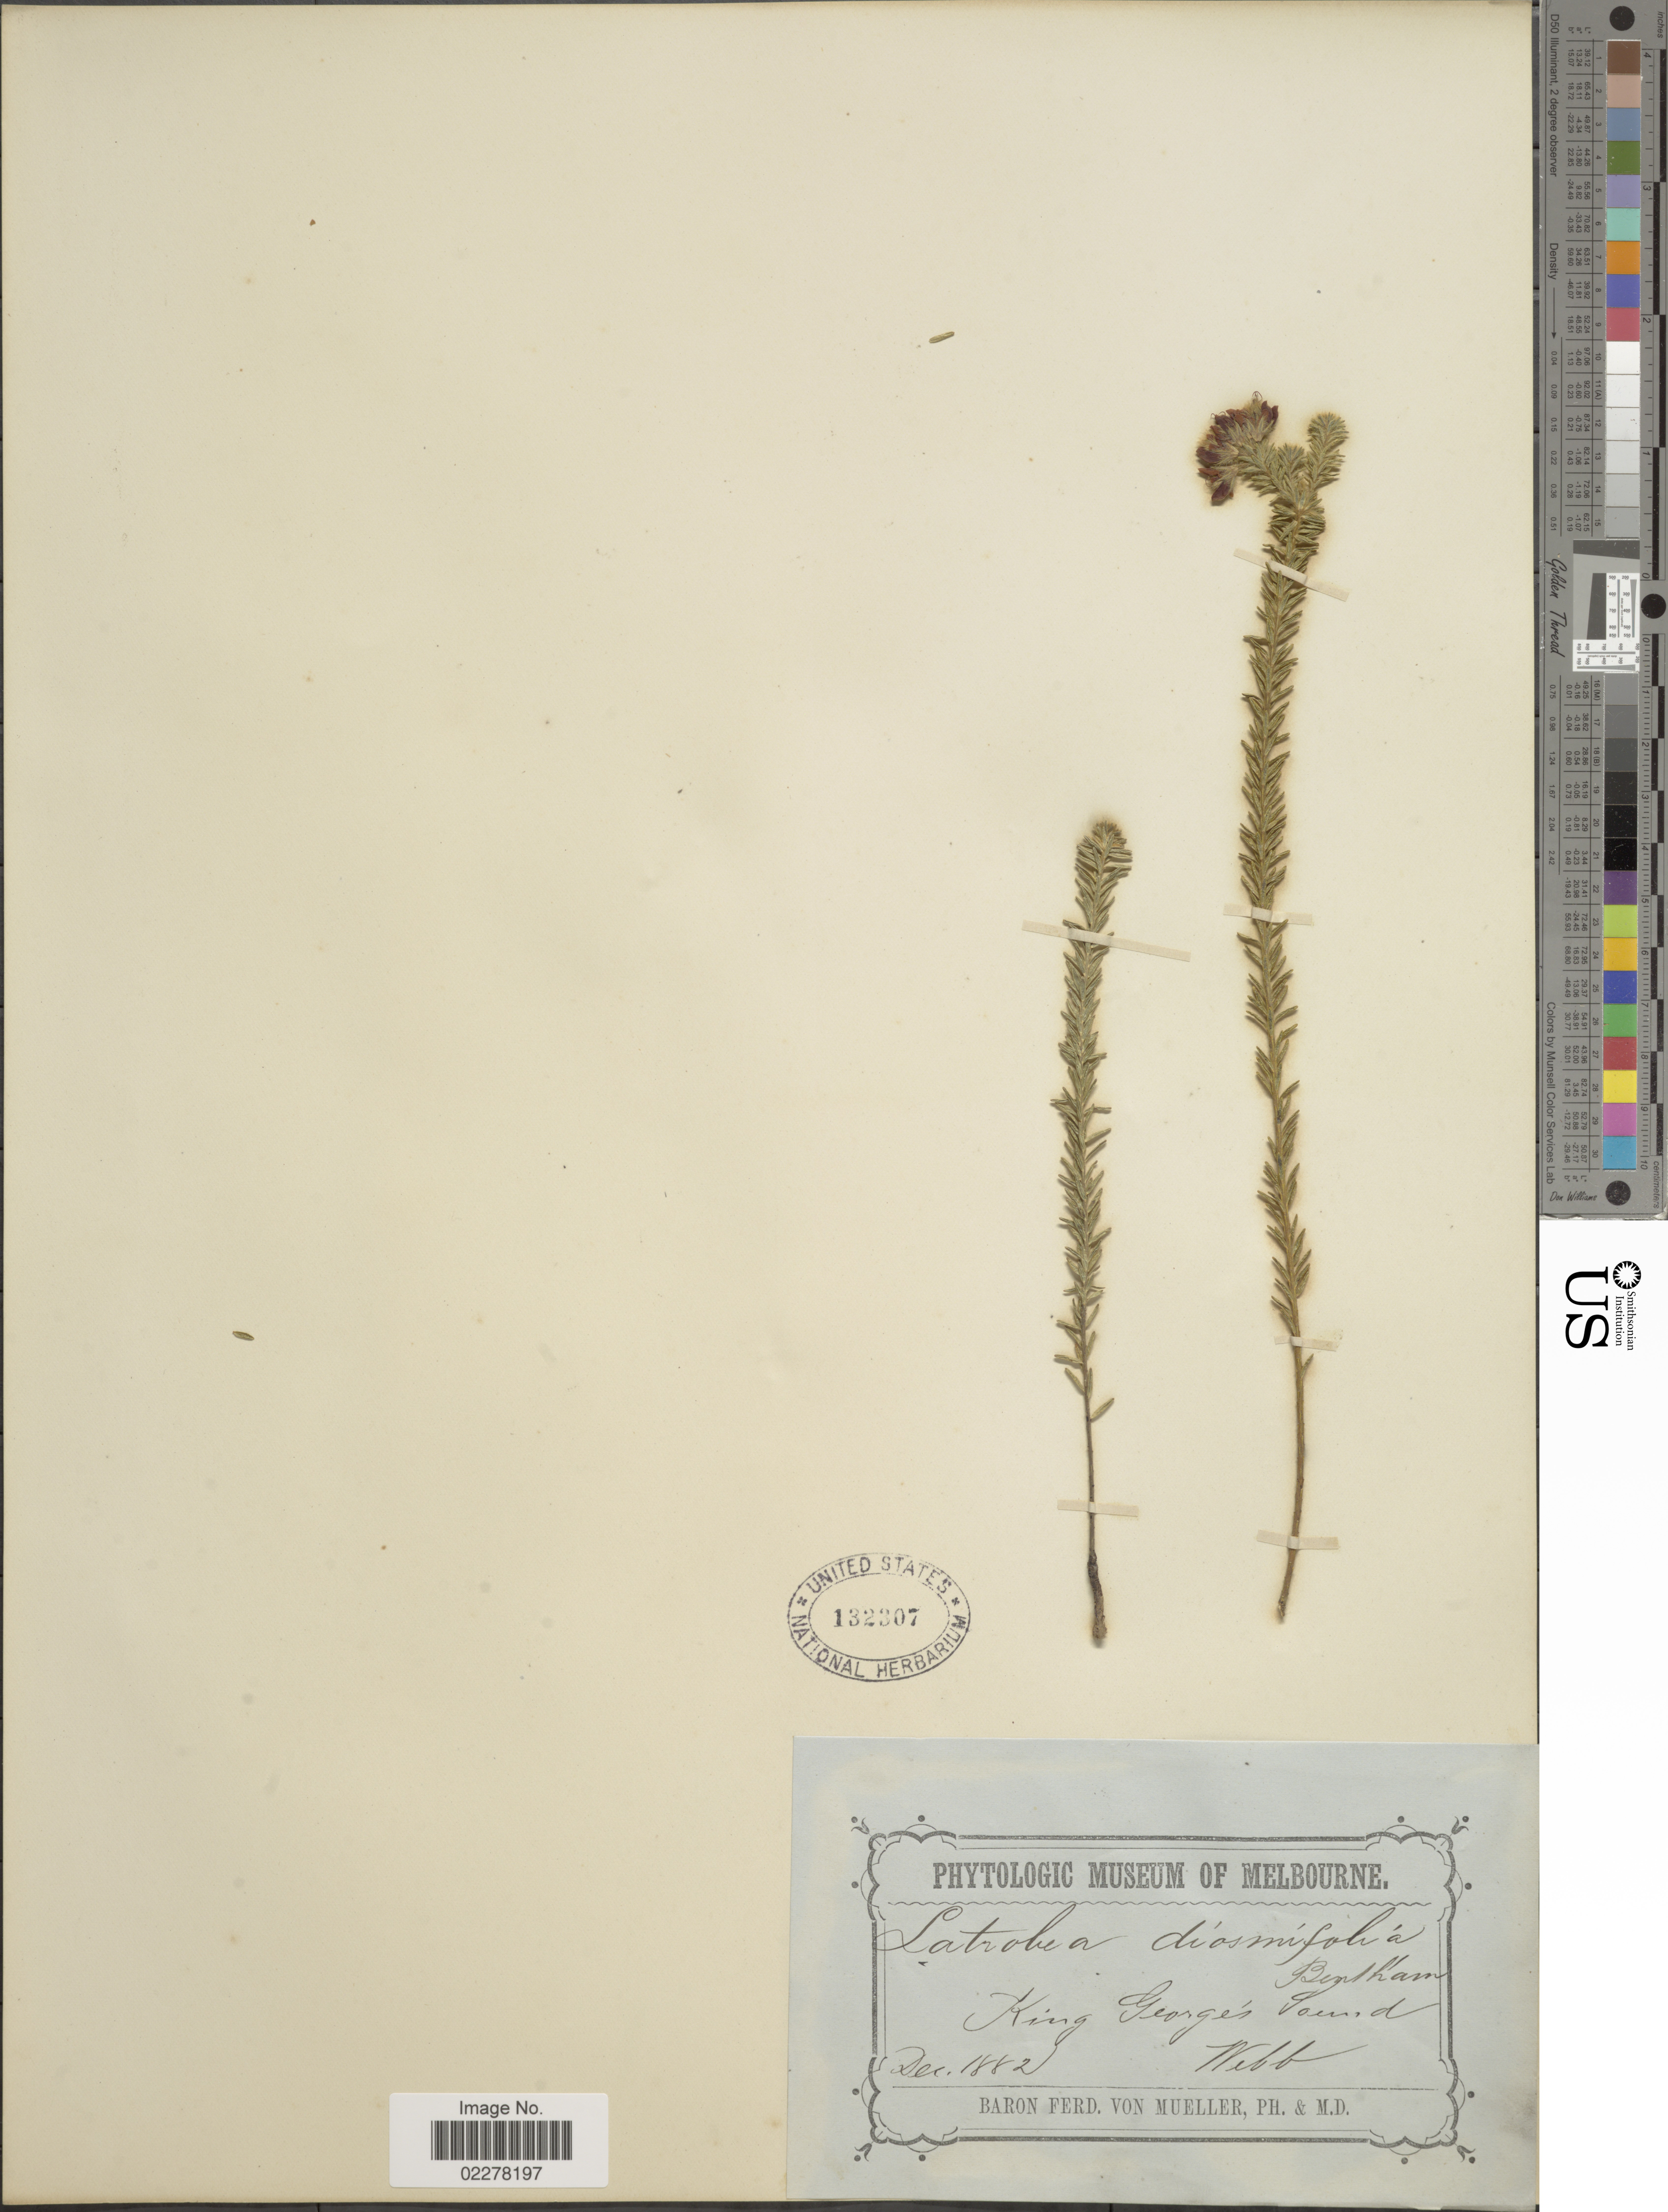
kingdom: Plantae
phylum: Tracheophyta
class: Magnoliopsida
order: Fabales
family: Fabaceae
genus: Latrobea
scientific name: Latrobea diosmifolia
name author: (Benth.) Benth.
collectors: -. Webb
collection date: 1882-12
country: Australia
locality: King George's Sound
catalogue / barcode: US 132307